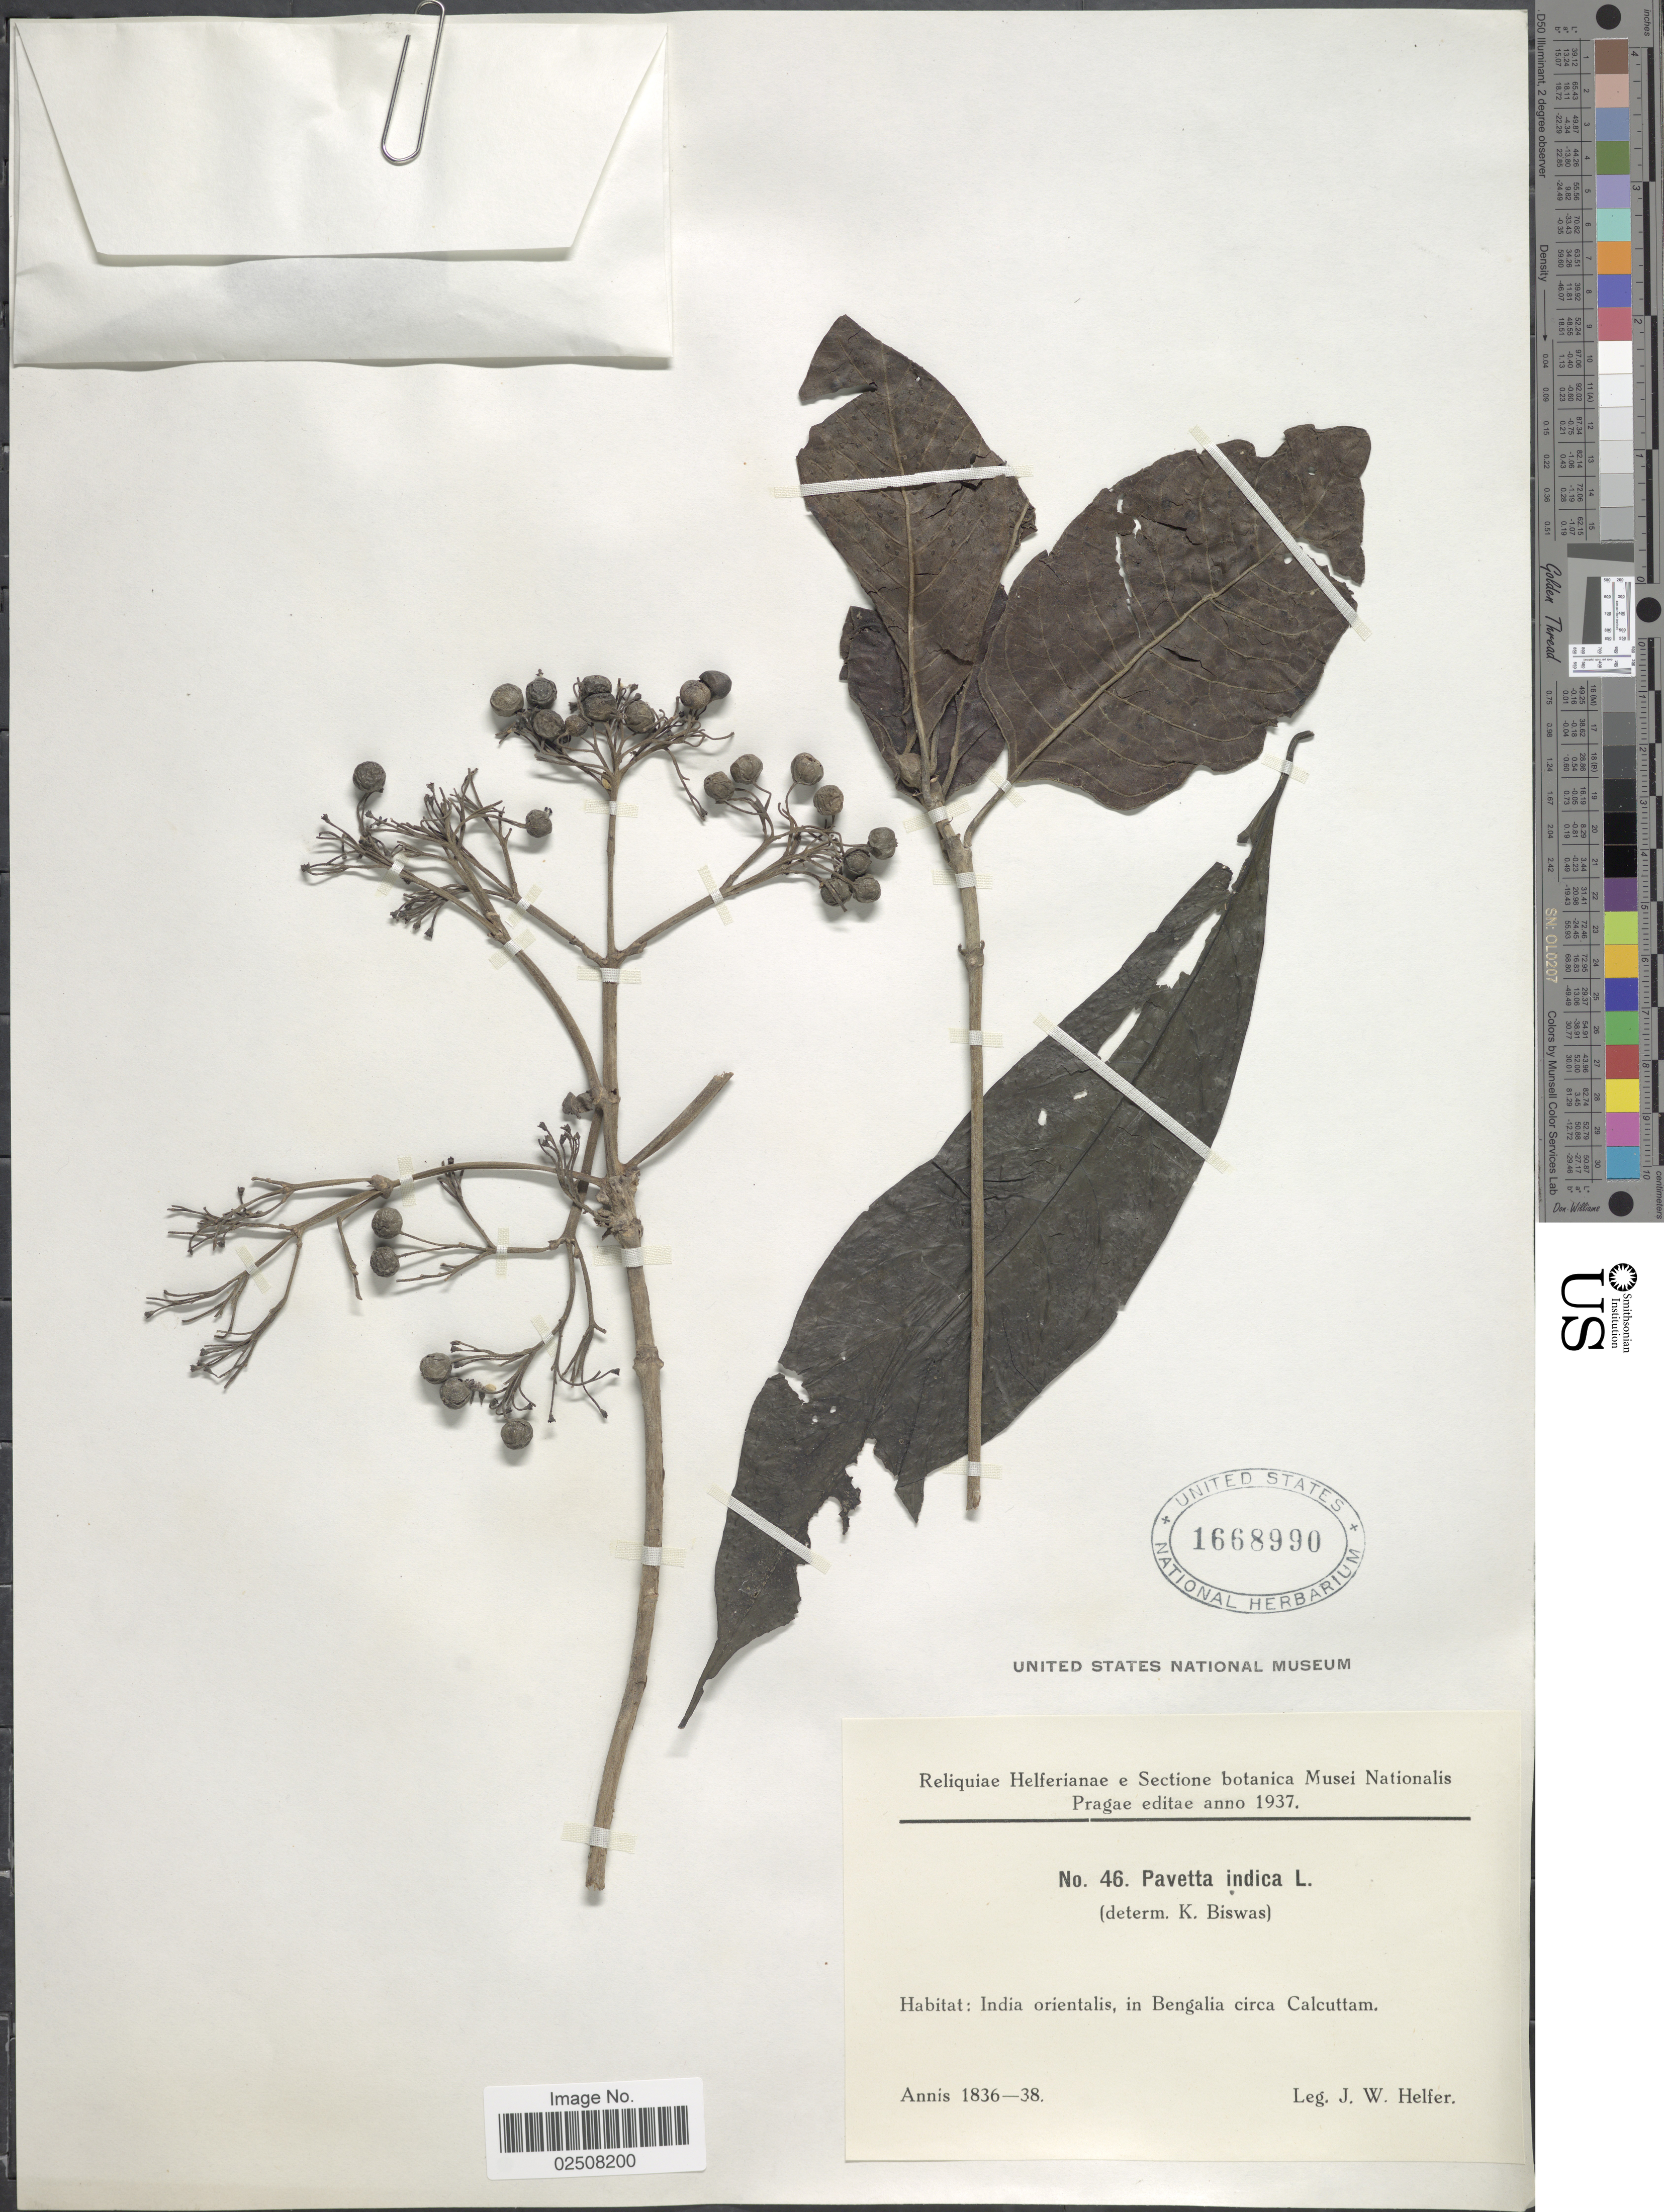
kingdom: Plantae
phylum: Tracheophyta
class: Magnoliopsida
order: Gentianales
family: Rubiaceae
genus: Pavetta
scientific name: Pavetta indica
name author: L.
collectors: J. W. Helfer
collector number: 46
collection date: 1836/1838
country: India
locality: India orientalis, in Bengalia circa Calcuttam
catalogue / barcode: US 1668990